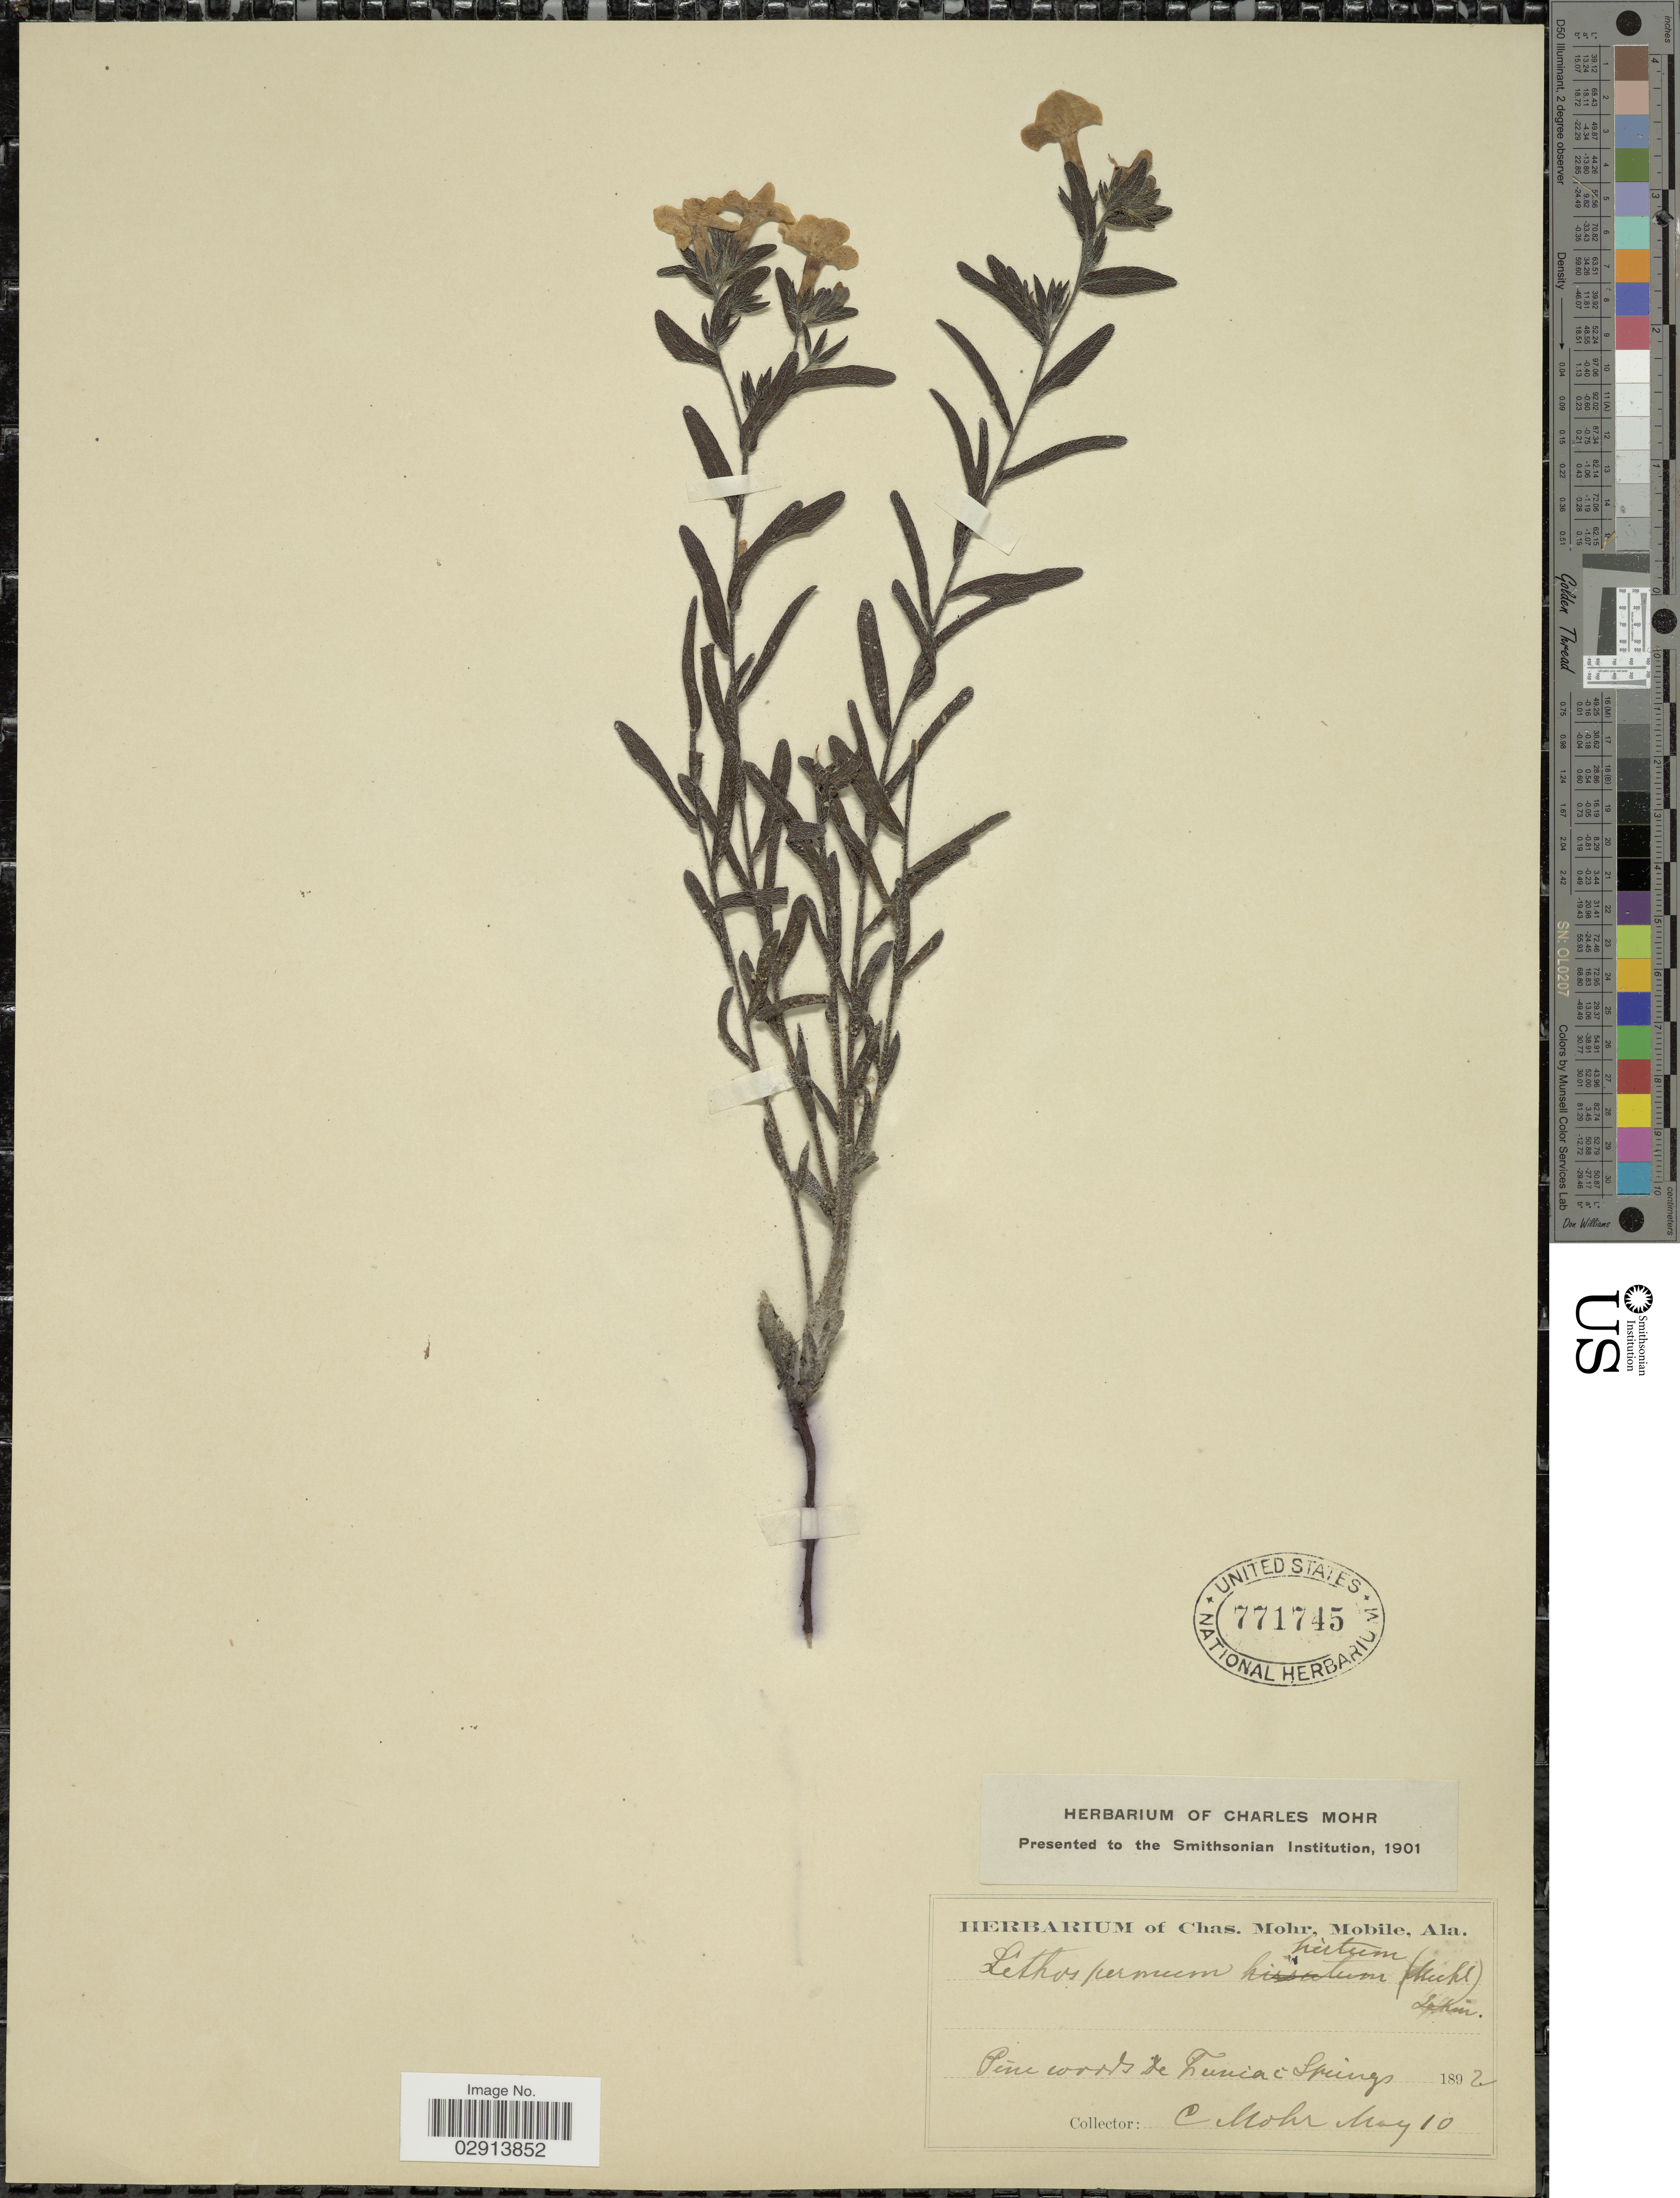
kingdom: Plantae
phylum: Tracheophyta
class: Magnoliopsida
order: Boraginales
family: Boraginaceae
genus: Lithospermum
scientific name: Lithospermum caroliniense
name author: (J.F. Gmel.) MacMill.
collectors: Mohr, C. T. (herbarium)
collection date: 1892-05-10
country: United States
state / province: Florida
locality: Pine woods de Funiac Springs.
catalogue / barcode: US 771745